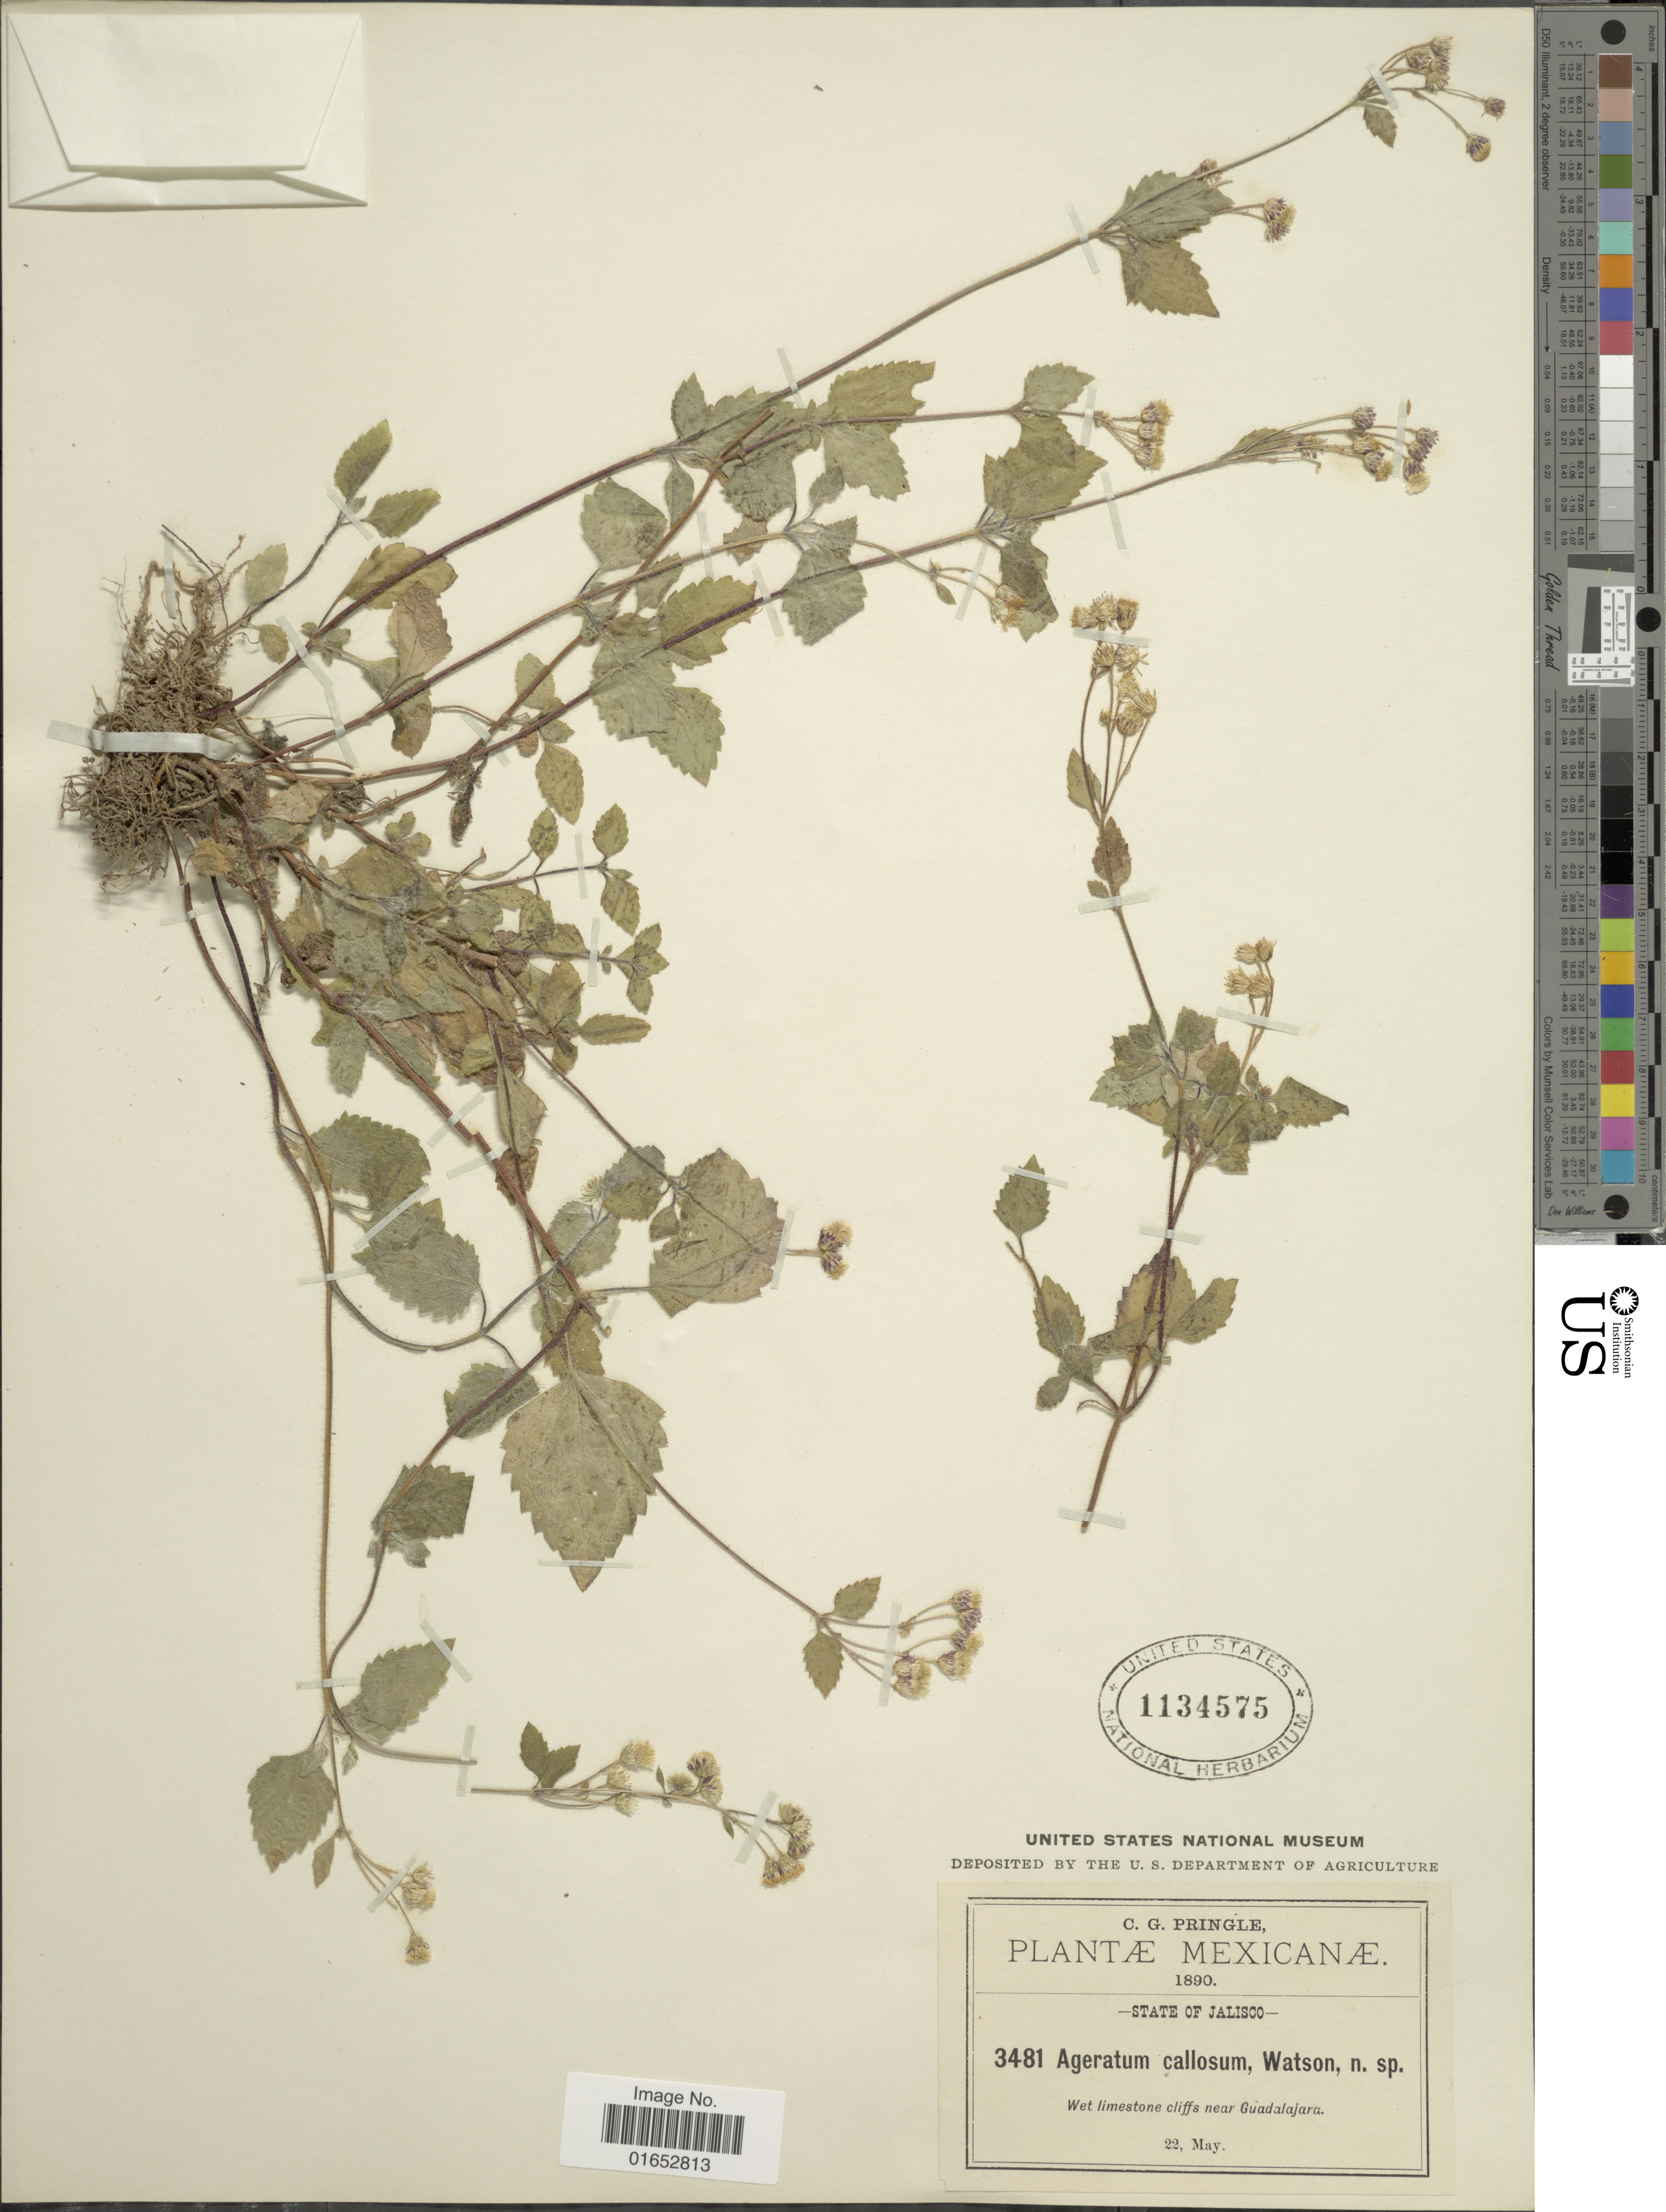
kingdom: Plantae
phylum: Tracheophyta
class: Magnoliopsida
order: Asterales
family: Asteraceae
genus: Alomia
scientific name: Alomia callosa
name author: (S. Watson) B.L. Rob.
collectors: C. G. Pringle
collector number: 3481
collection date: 1890-05-22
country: Mexico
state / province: Jalisco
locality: Wet limestone cliffs near Guadalajara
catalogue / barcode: US 1134575